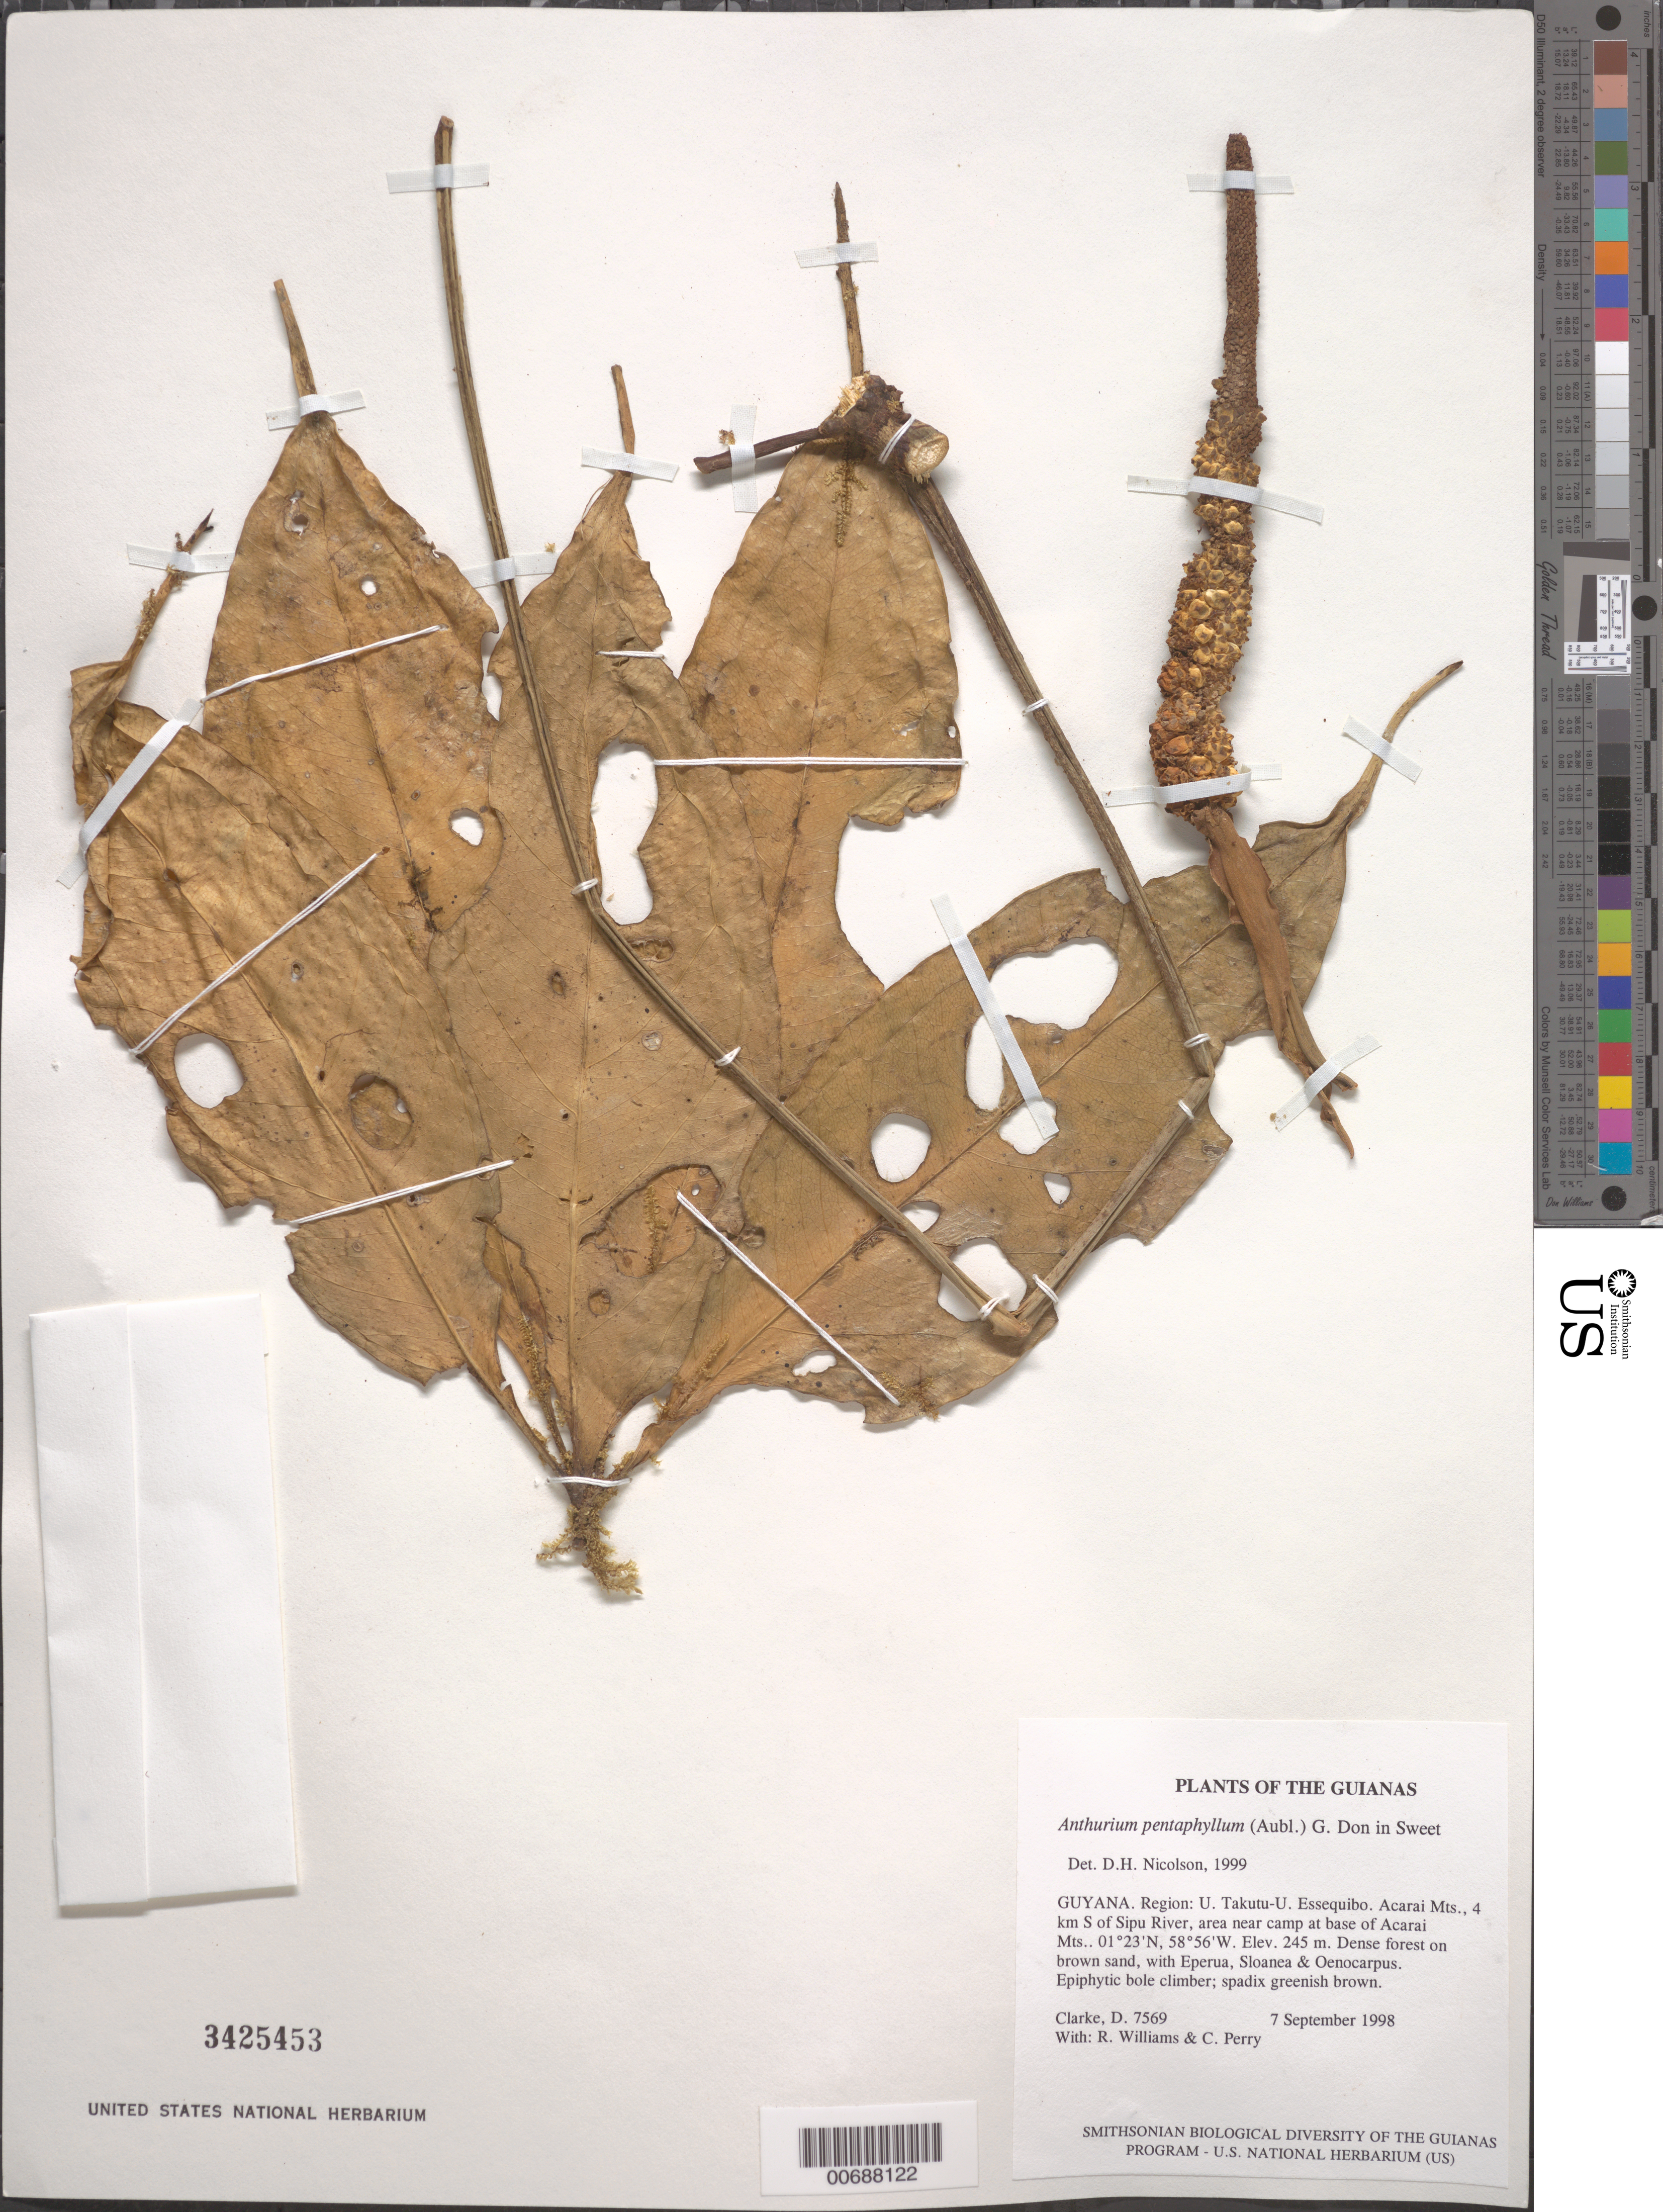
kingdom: Plantae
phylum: Tracheophyta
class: Liliopsida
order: Alismatales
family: Araceae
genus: Anthurium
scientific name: Anthurium pentaphyllum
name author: (Aubl.) G. Don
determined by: Nicolson, Dan H.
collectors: H. D. Clarke, R. Williams & C. Perry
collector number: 7569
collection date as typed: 7 September 1998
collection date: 1998-09-07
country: Guyana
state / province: U. Takutu-U. Essequibo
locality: Acarai Mts., 4 km S of Sipu River, area near camp at base of Acarai Mts.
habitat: Dense forest on brown sand, with Eperua, Sloanea & Oenocarpus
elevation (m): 245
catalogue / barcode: US 3425453